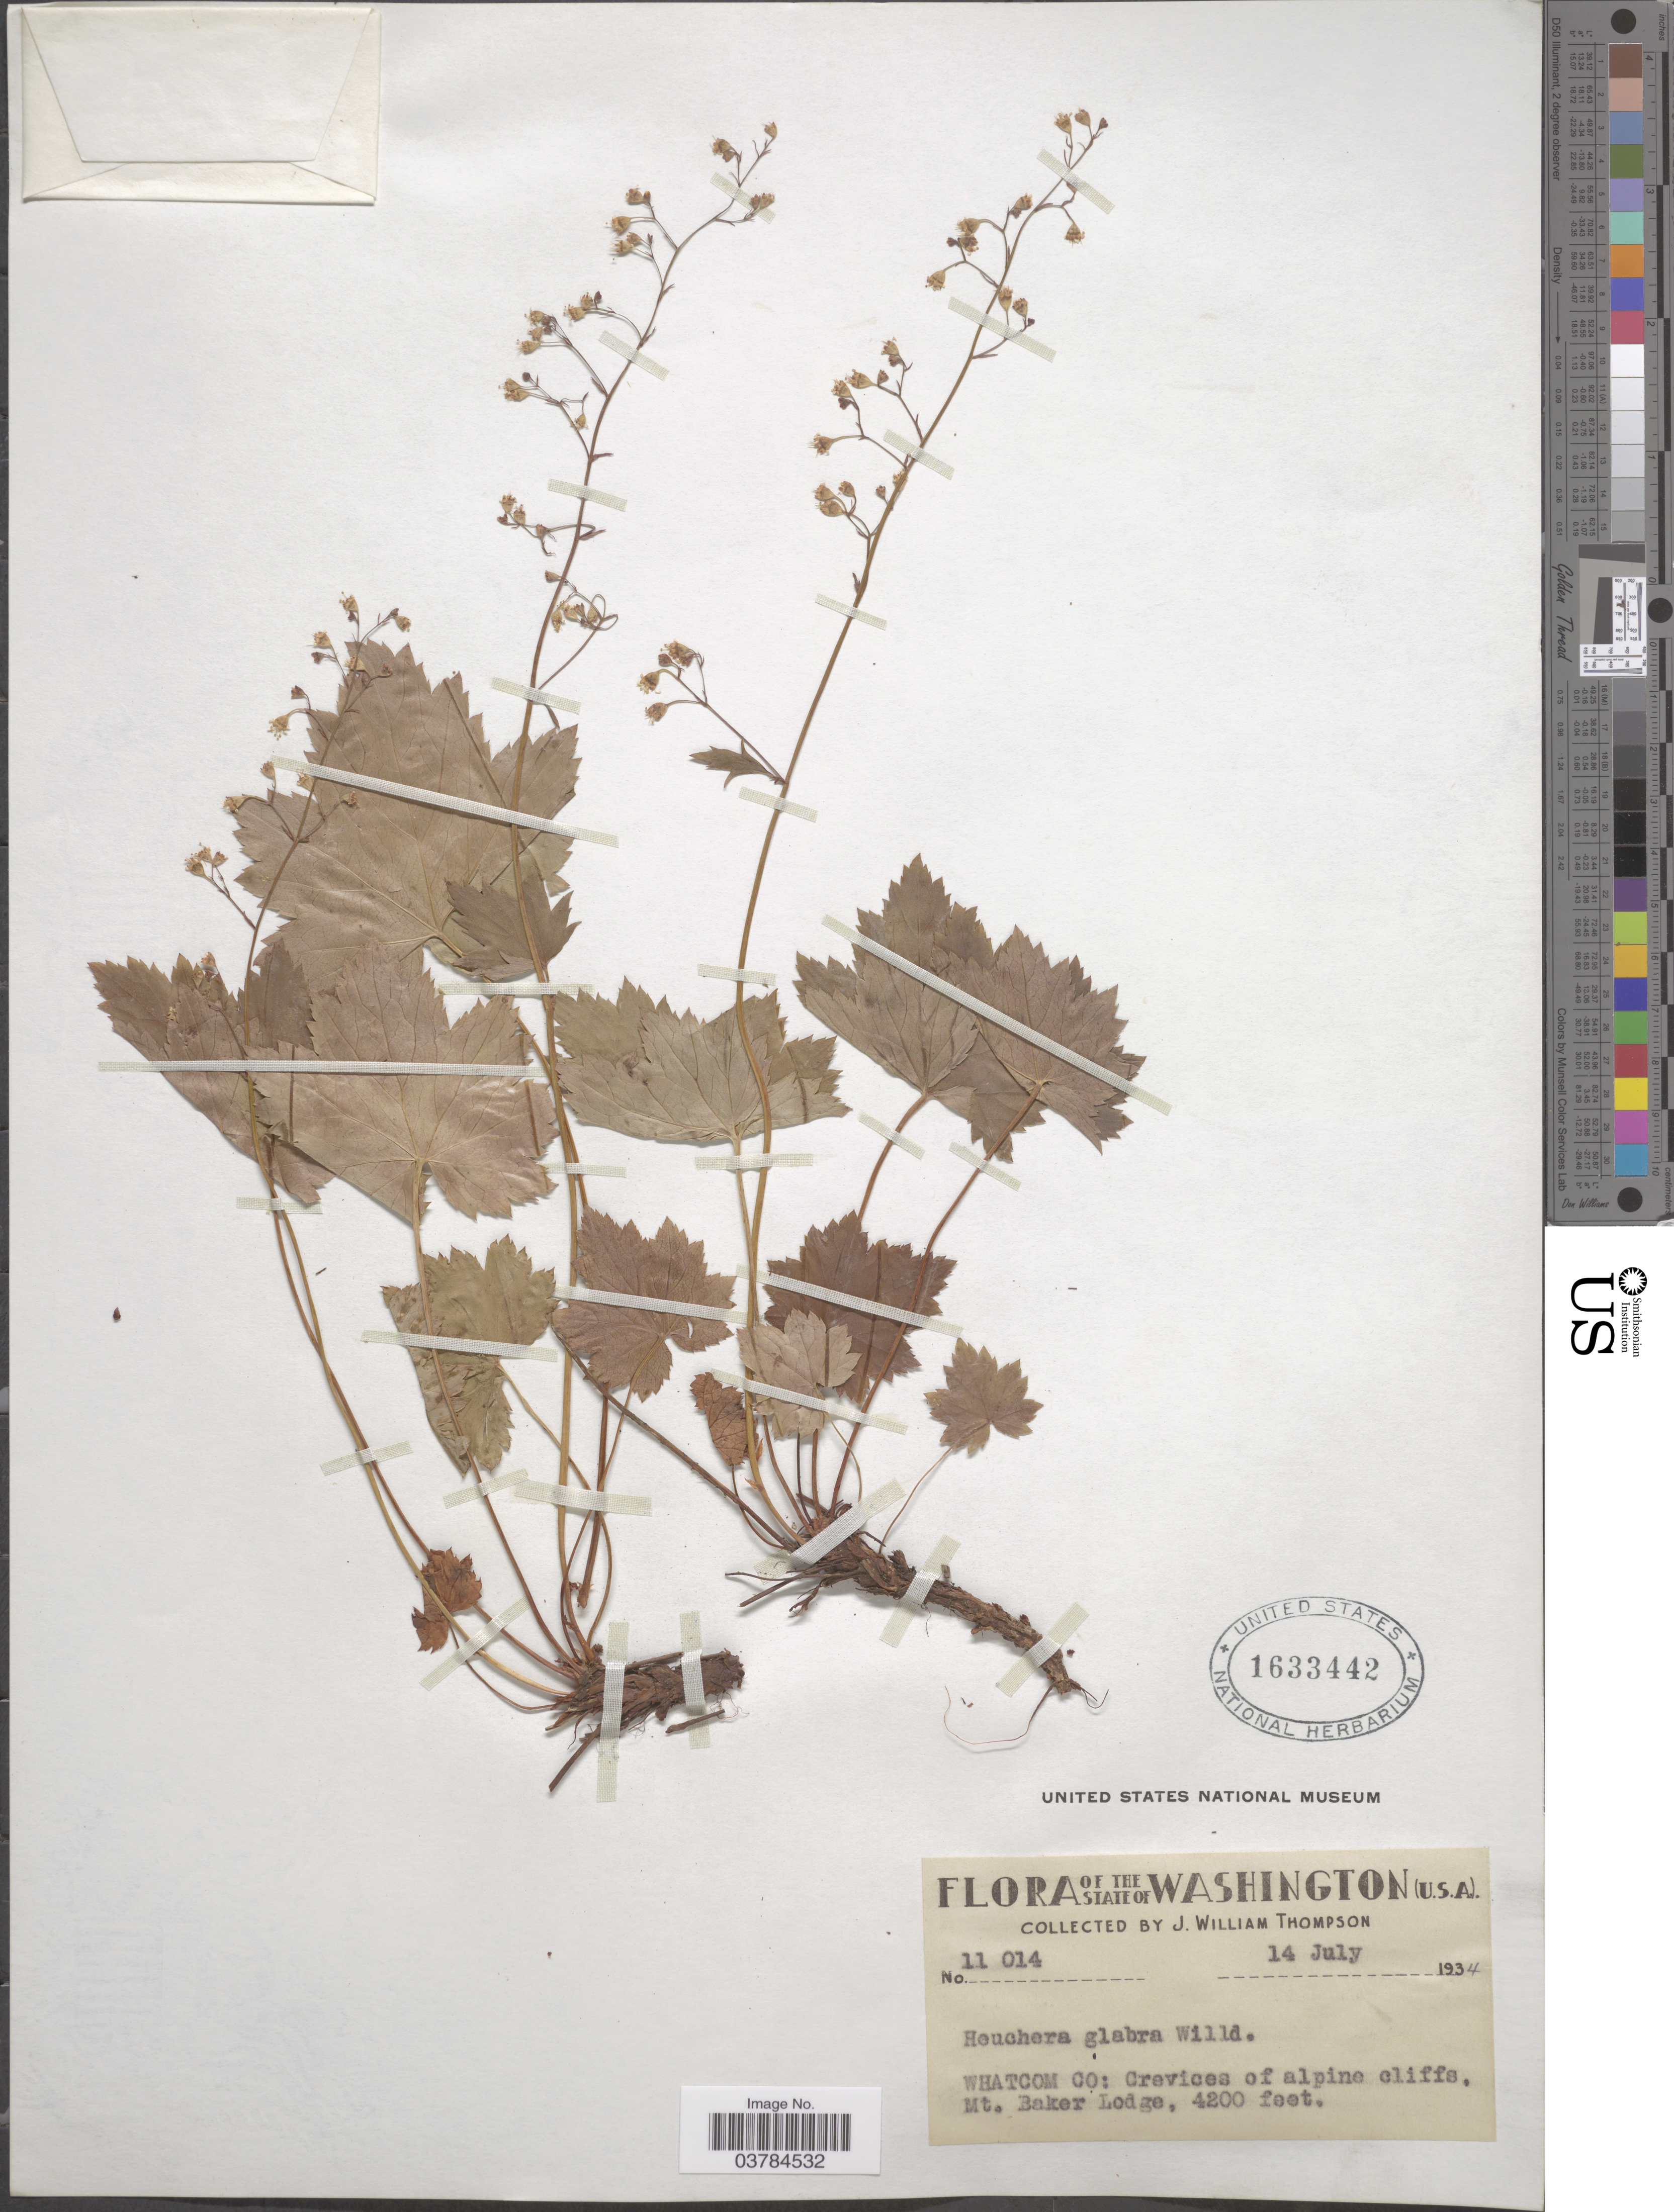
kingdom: Plantae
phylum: Tracheophyta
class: Magnoliopsida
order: Saxifragales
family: Saxifragaceae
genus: Heuchera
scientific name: Heuchera glabra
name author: Willd. ex Roem. & Schult.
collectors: J. W. Thompson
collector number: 11014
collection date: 1934-07-14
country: United States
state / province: Washington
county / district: Whitman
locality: Whatcom Co: Crevices of alpine cliffs, Mt. Baker Lodge.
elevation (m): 1280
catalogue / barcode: US 1633442